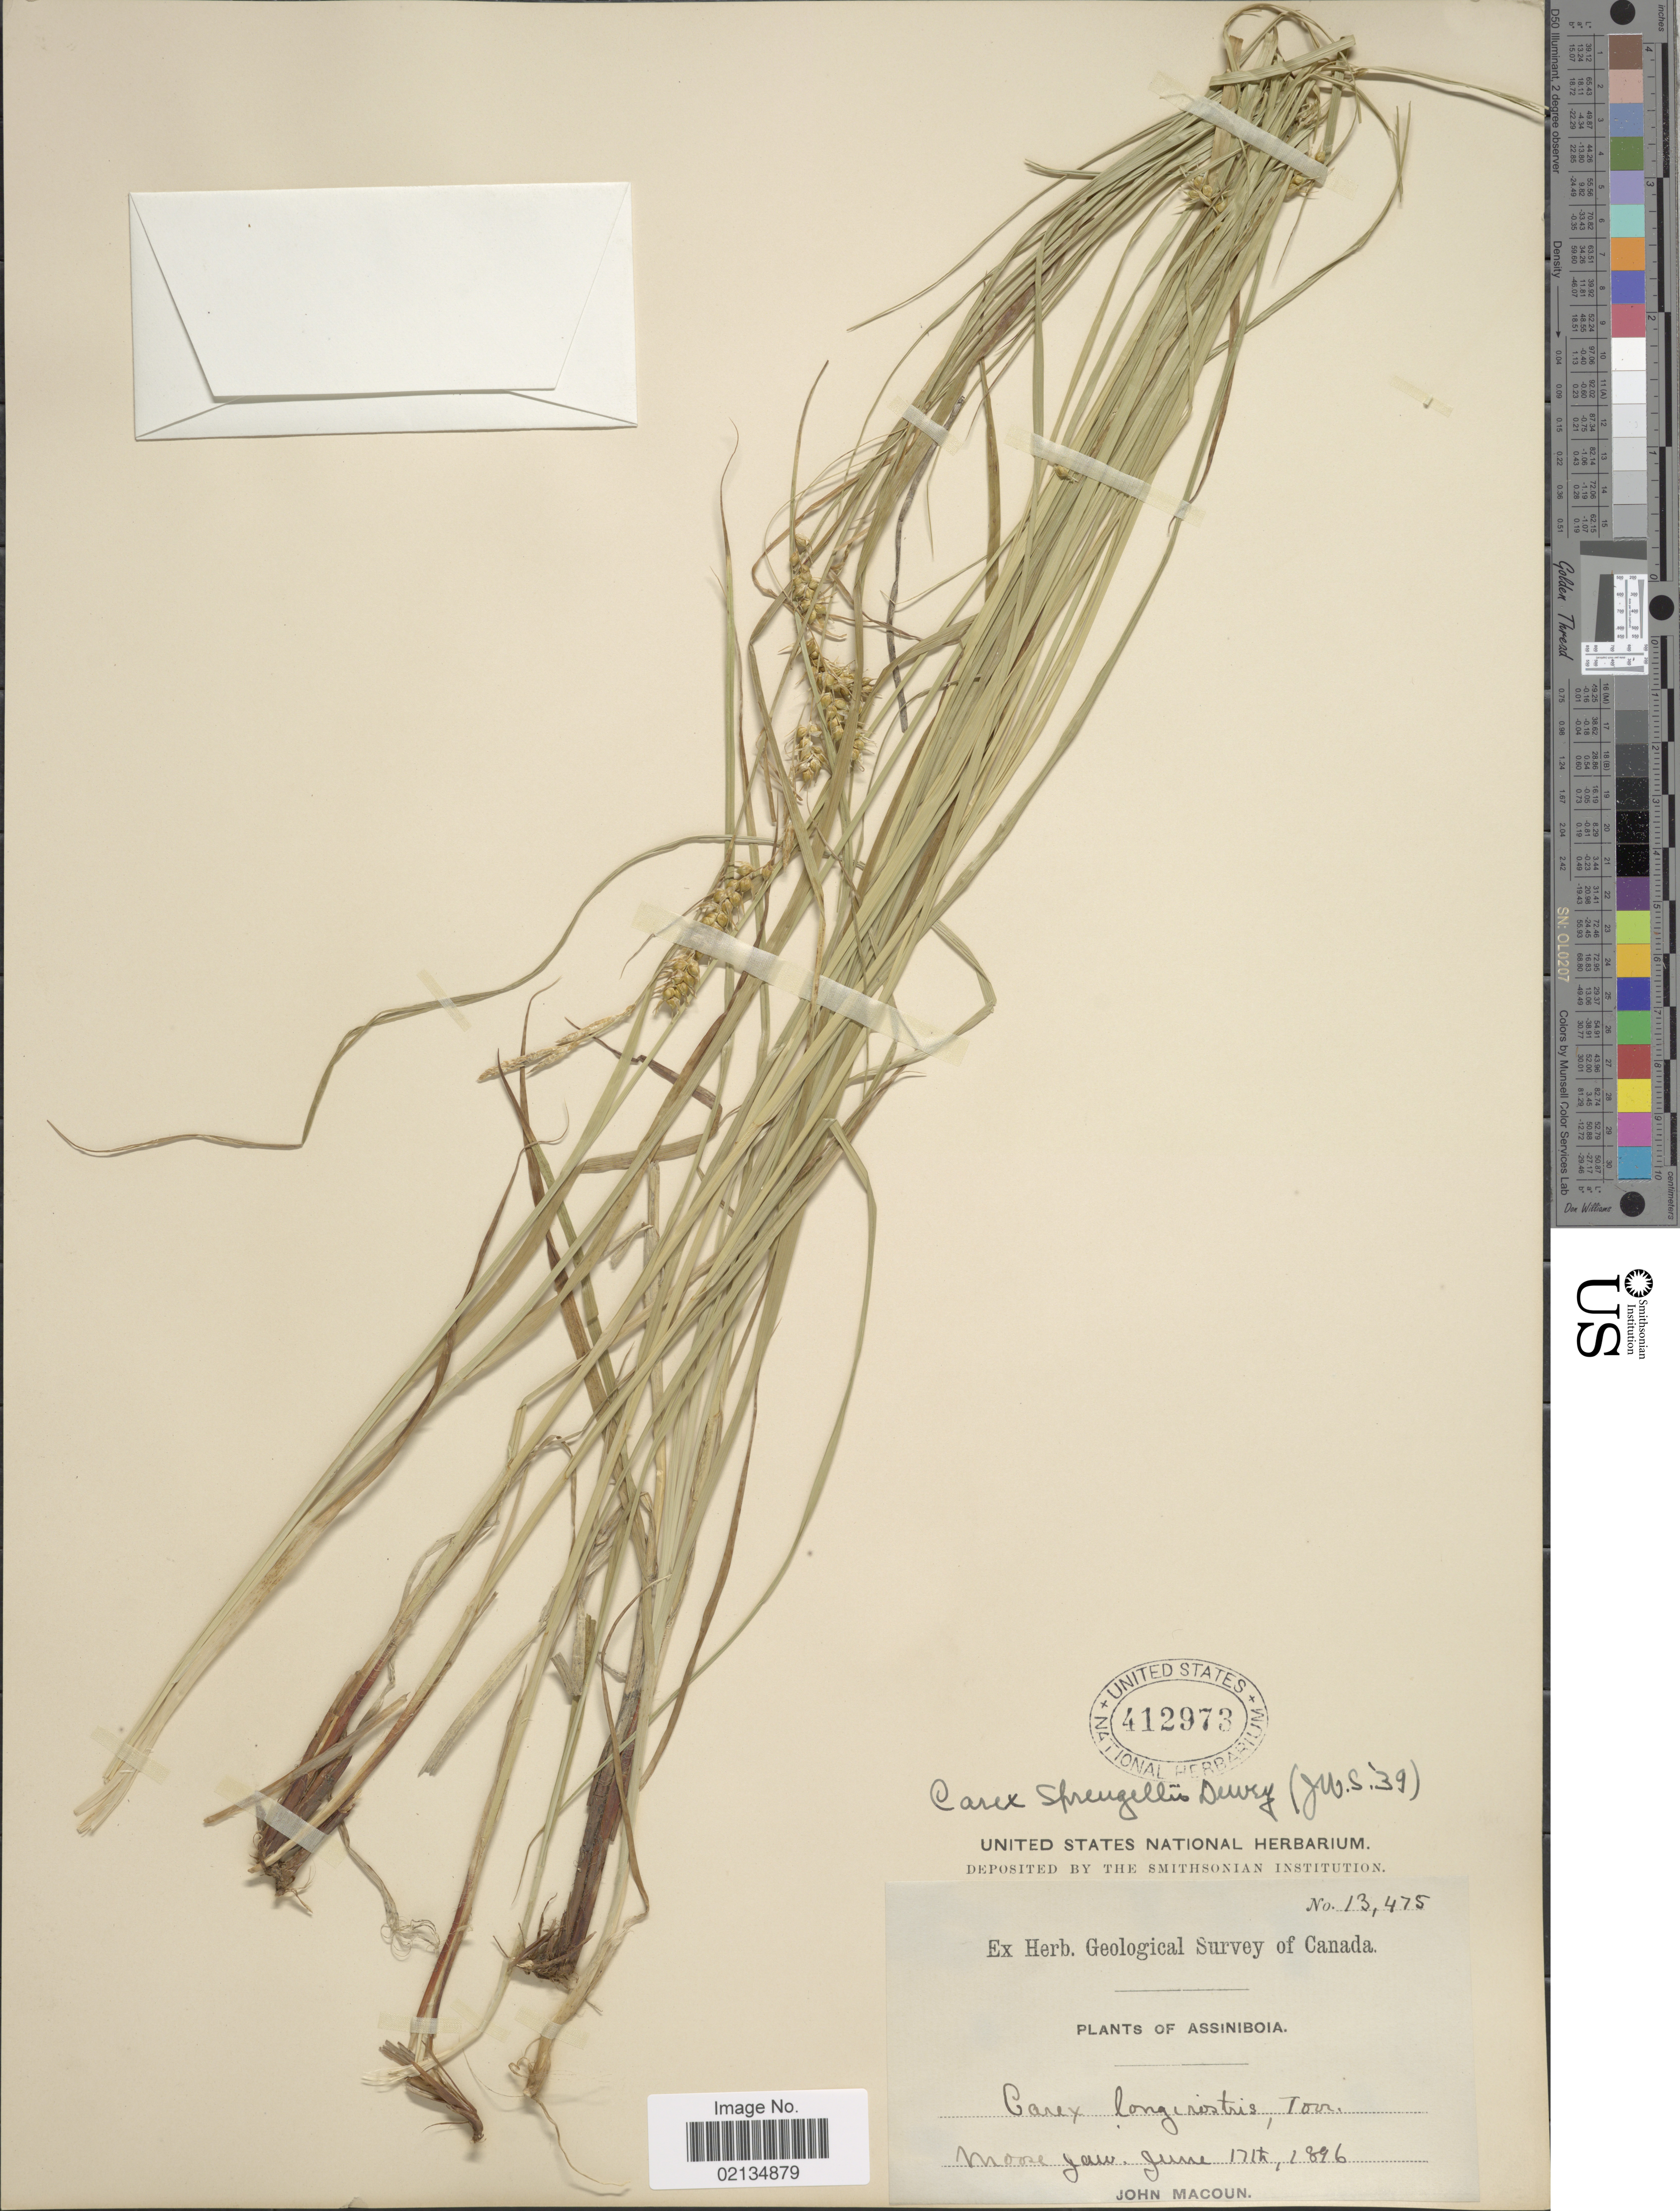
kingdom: Plantae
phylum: Tracheophyta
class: Liliopsida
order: Poales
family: Cyperaceae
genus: Carex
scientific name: Carex sprengelii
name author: Dewey ex Spreng.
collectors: J. Macoun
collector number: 13475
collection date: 1896-06-17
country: Canada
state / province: Saskatchewan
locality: Assiniboia, Moose Jaw.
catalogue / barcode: US 412973